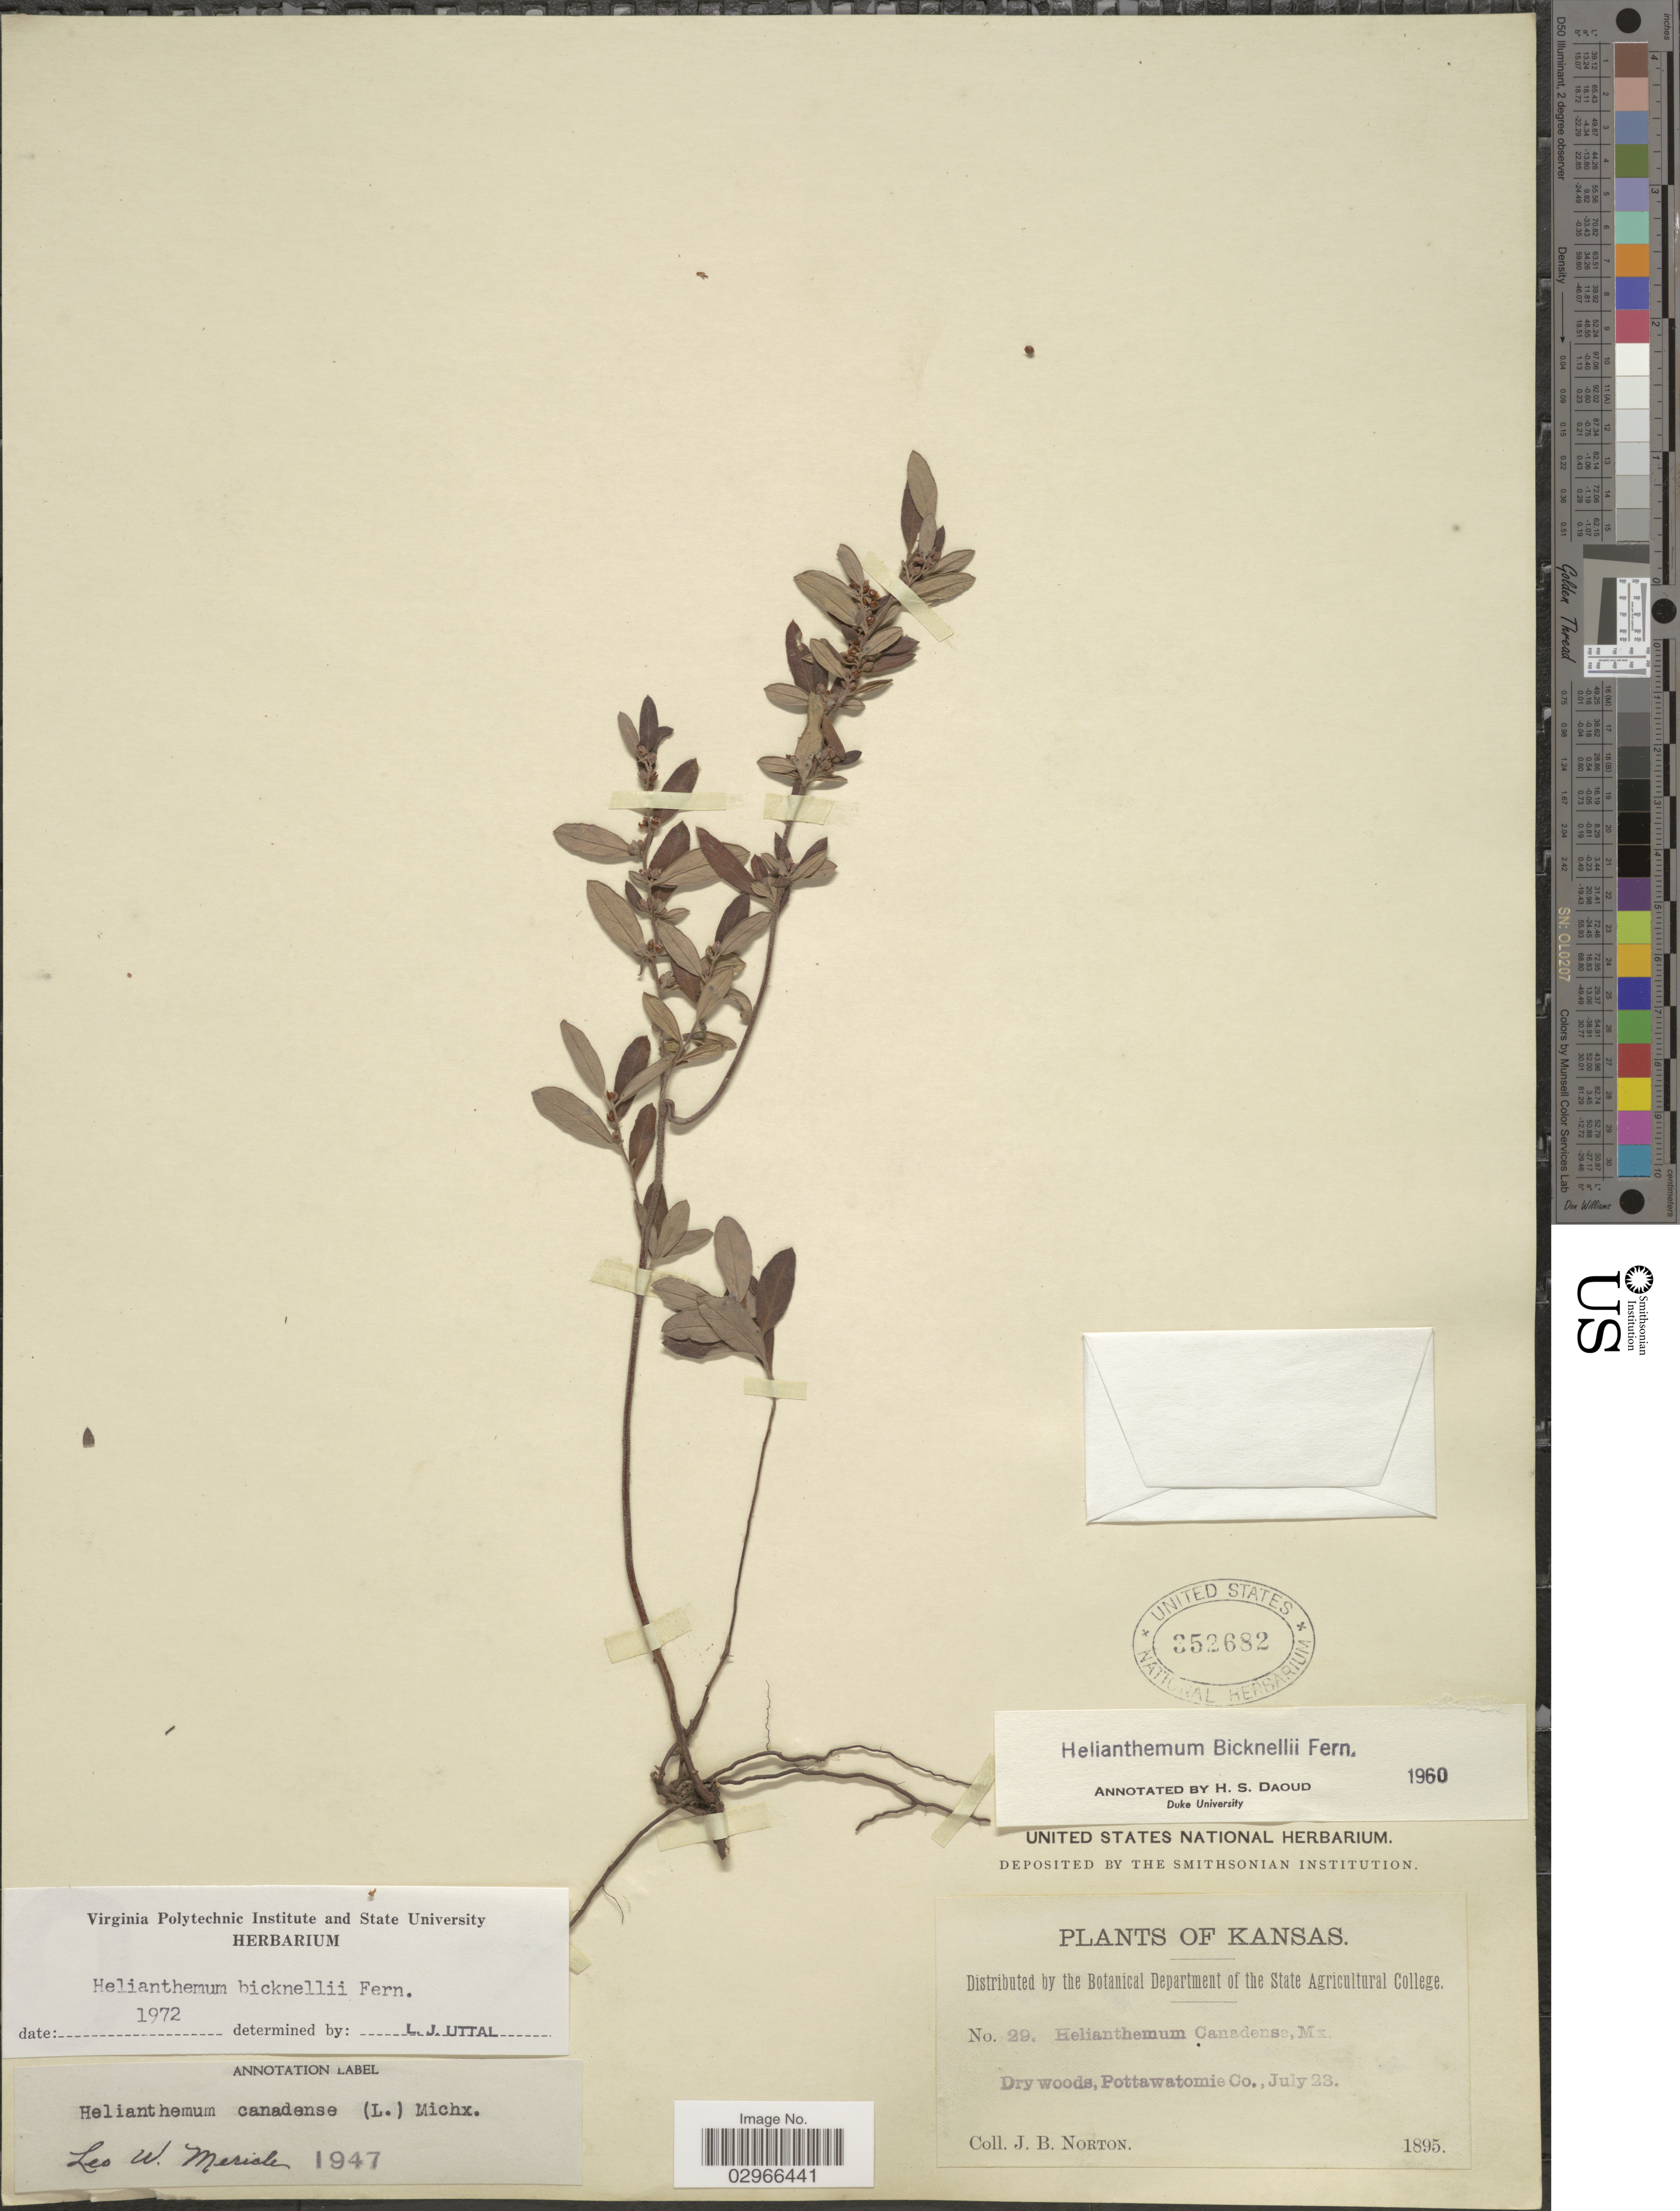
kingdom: Plantae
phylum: Tracheophyta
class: Magnoliopsida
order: Malvales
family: Cistaceae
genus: Helianthemum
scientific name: Helianthemum bicknellii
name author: Fernald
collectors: J. B. Norton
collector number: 29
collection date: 1895-07-23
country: United States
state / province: Kansas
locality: Pottawatomie Co.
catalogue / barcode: US 352682